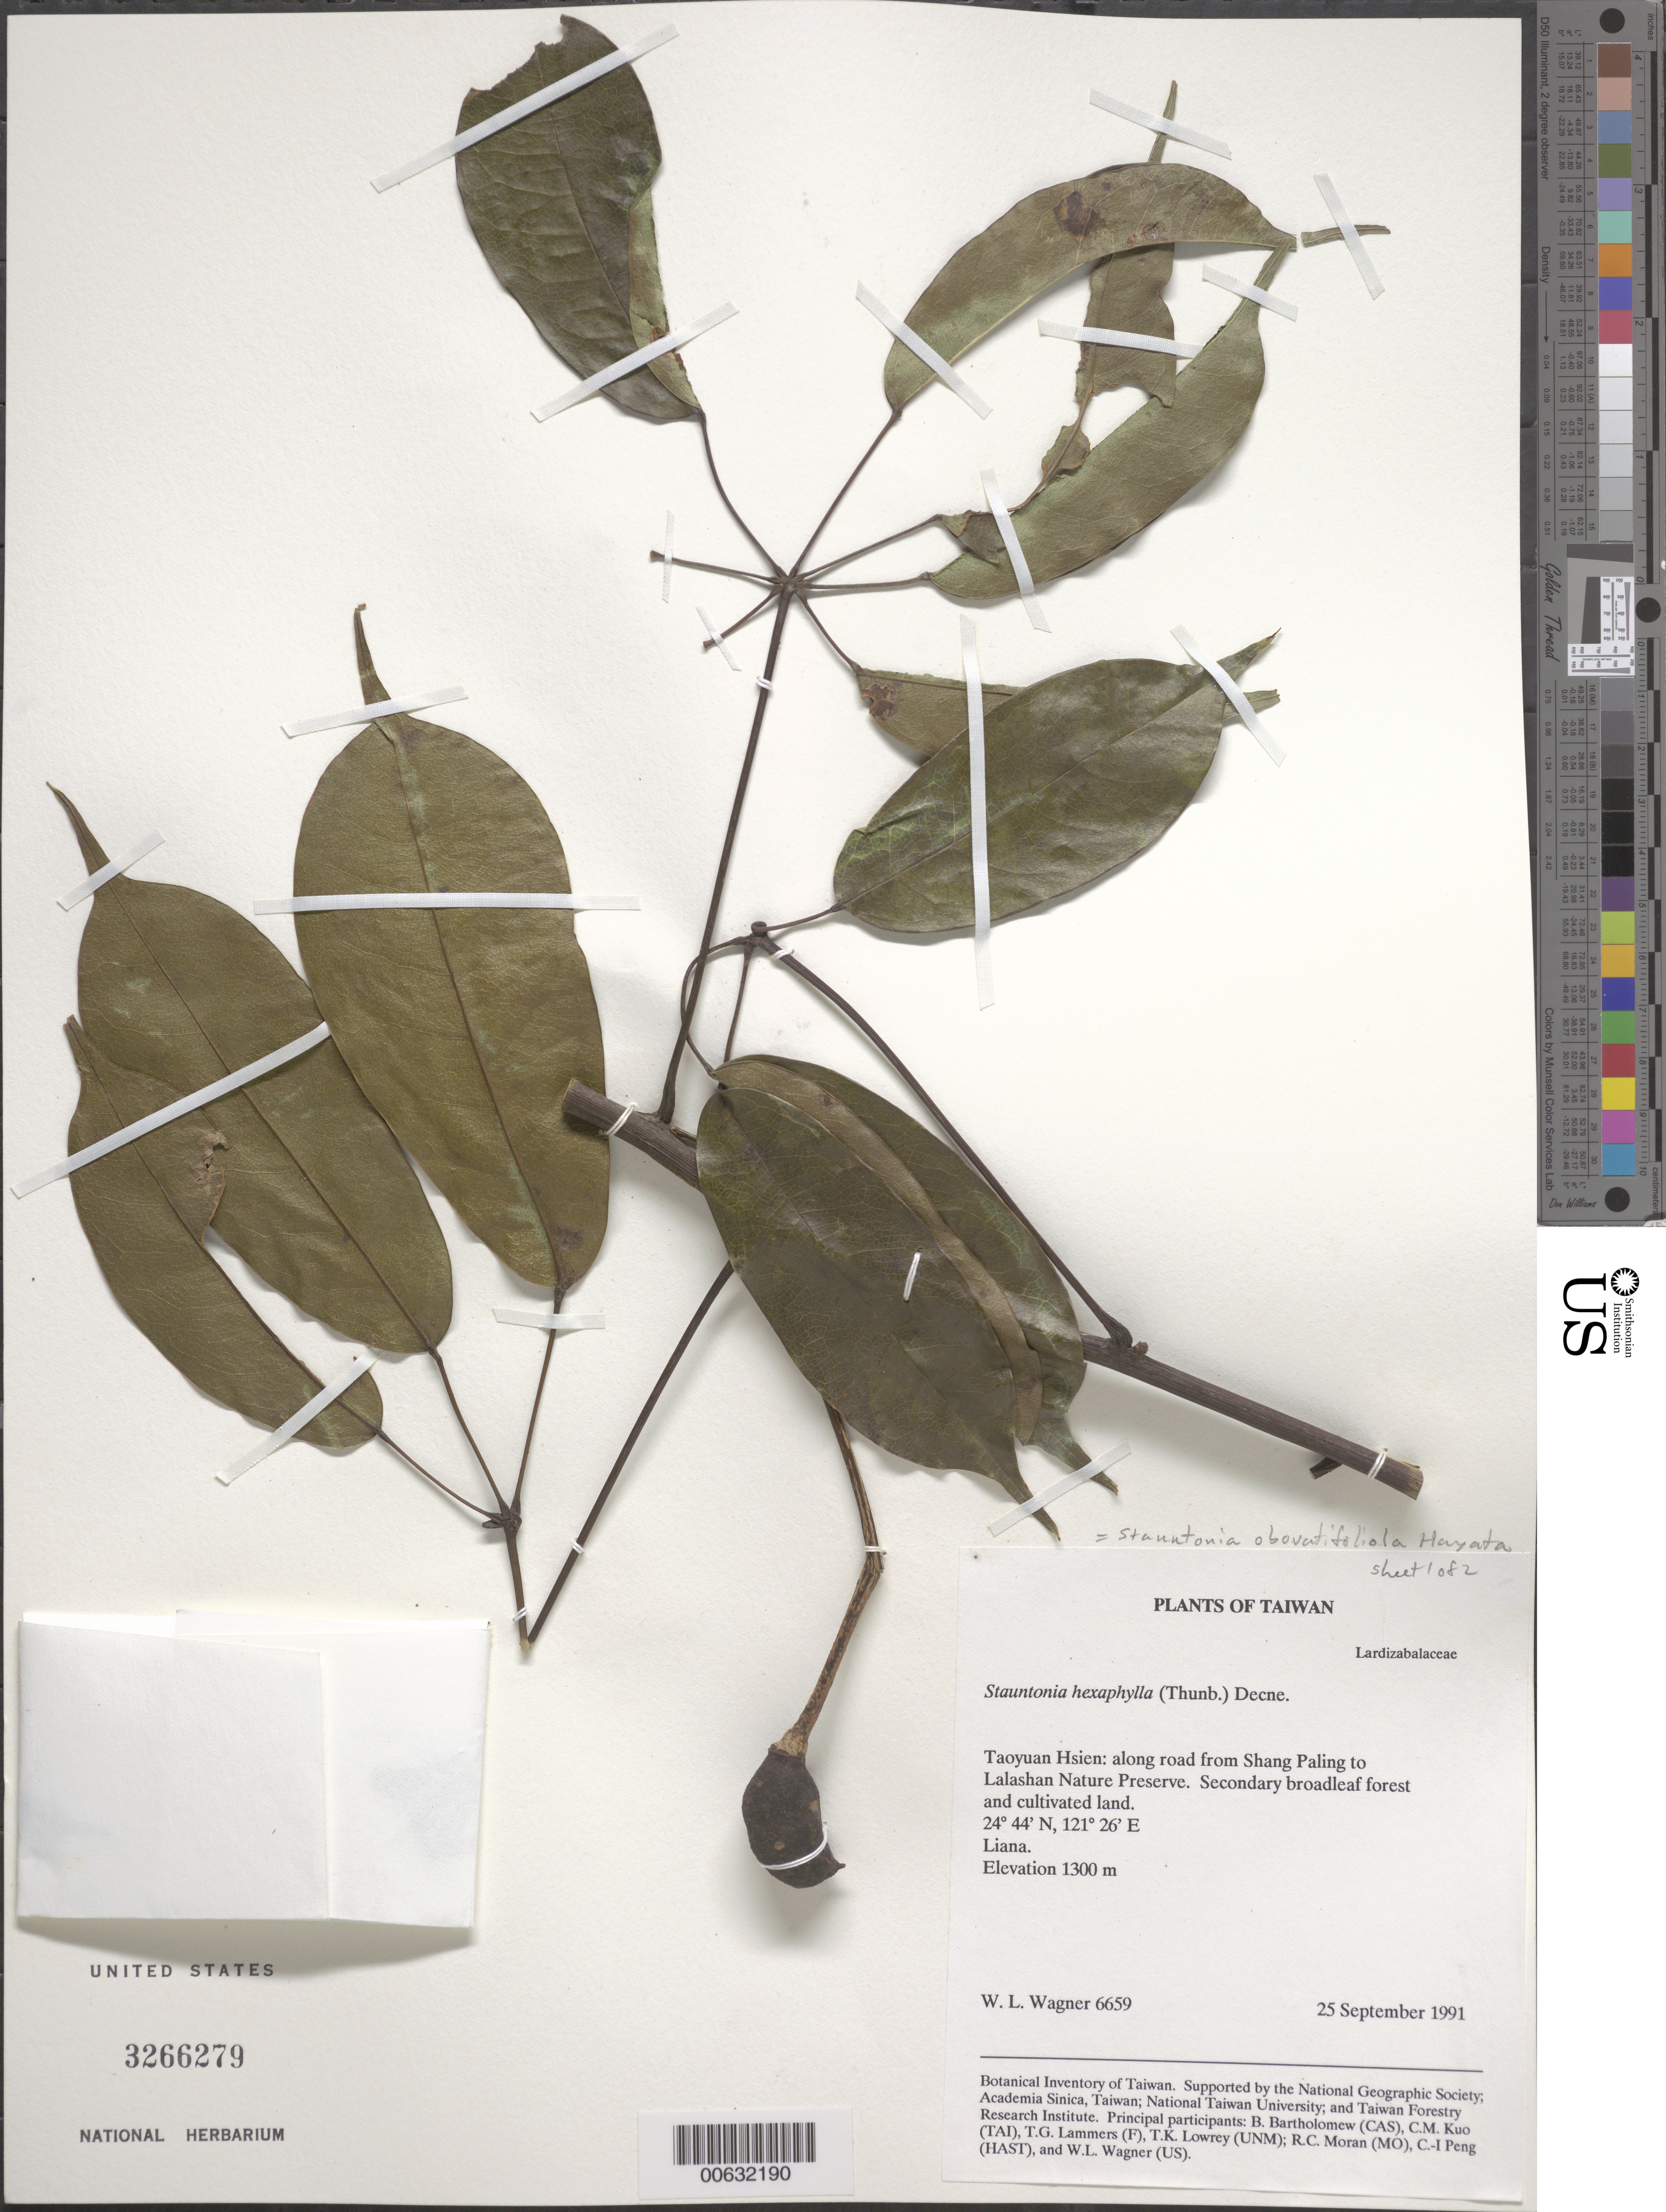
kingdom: Plantae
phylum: Tracheophyta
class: Magnoliopsida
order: Ranunculales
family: Lardizabalaceae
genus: Stauntonia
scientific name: Stauntonia obovatifoliola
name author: Hayata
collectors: W. L. Wagner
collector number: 6659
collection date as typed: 25 Sep 1991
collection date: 1991-09-25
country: Taiwan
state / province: Taoyuan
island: Taiwan [Formosa]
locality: Taoyuan hsien, shang paling to lalashan nature preserve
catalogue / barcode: US 3266279